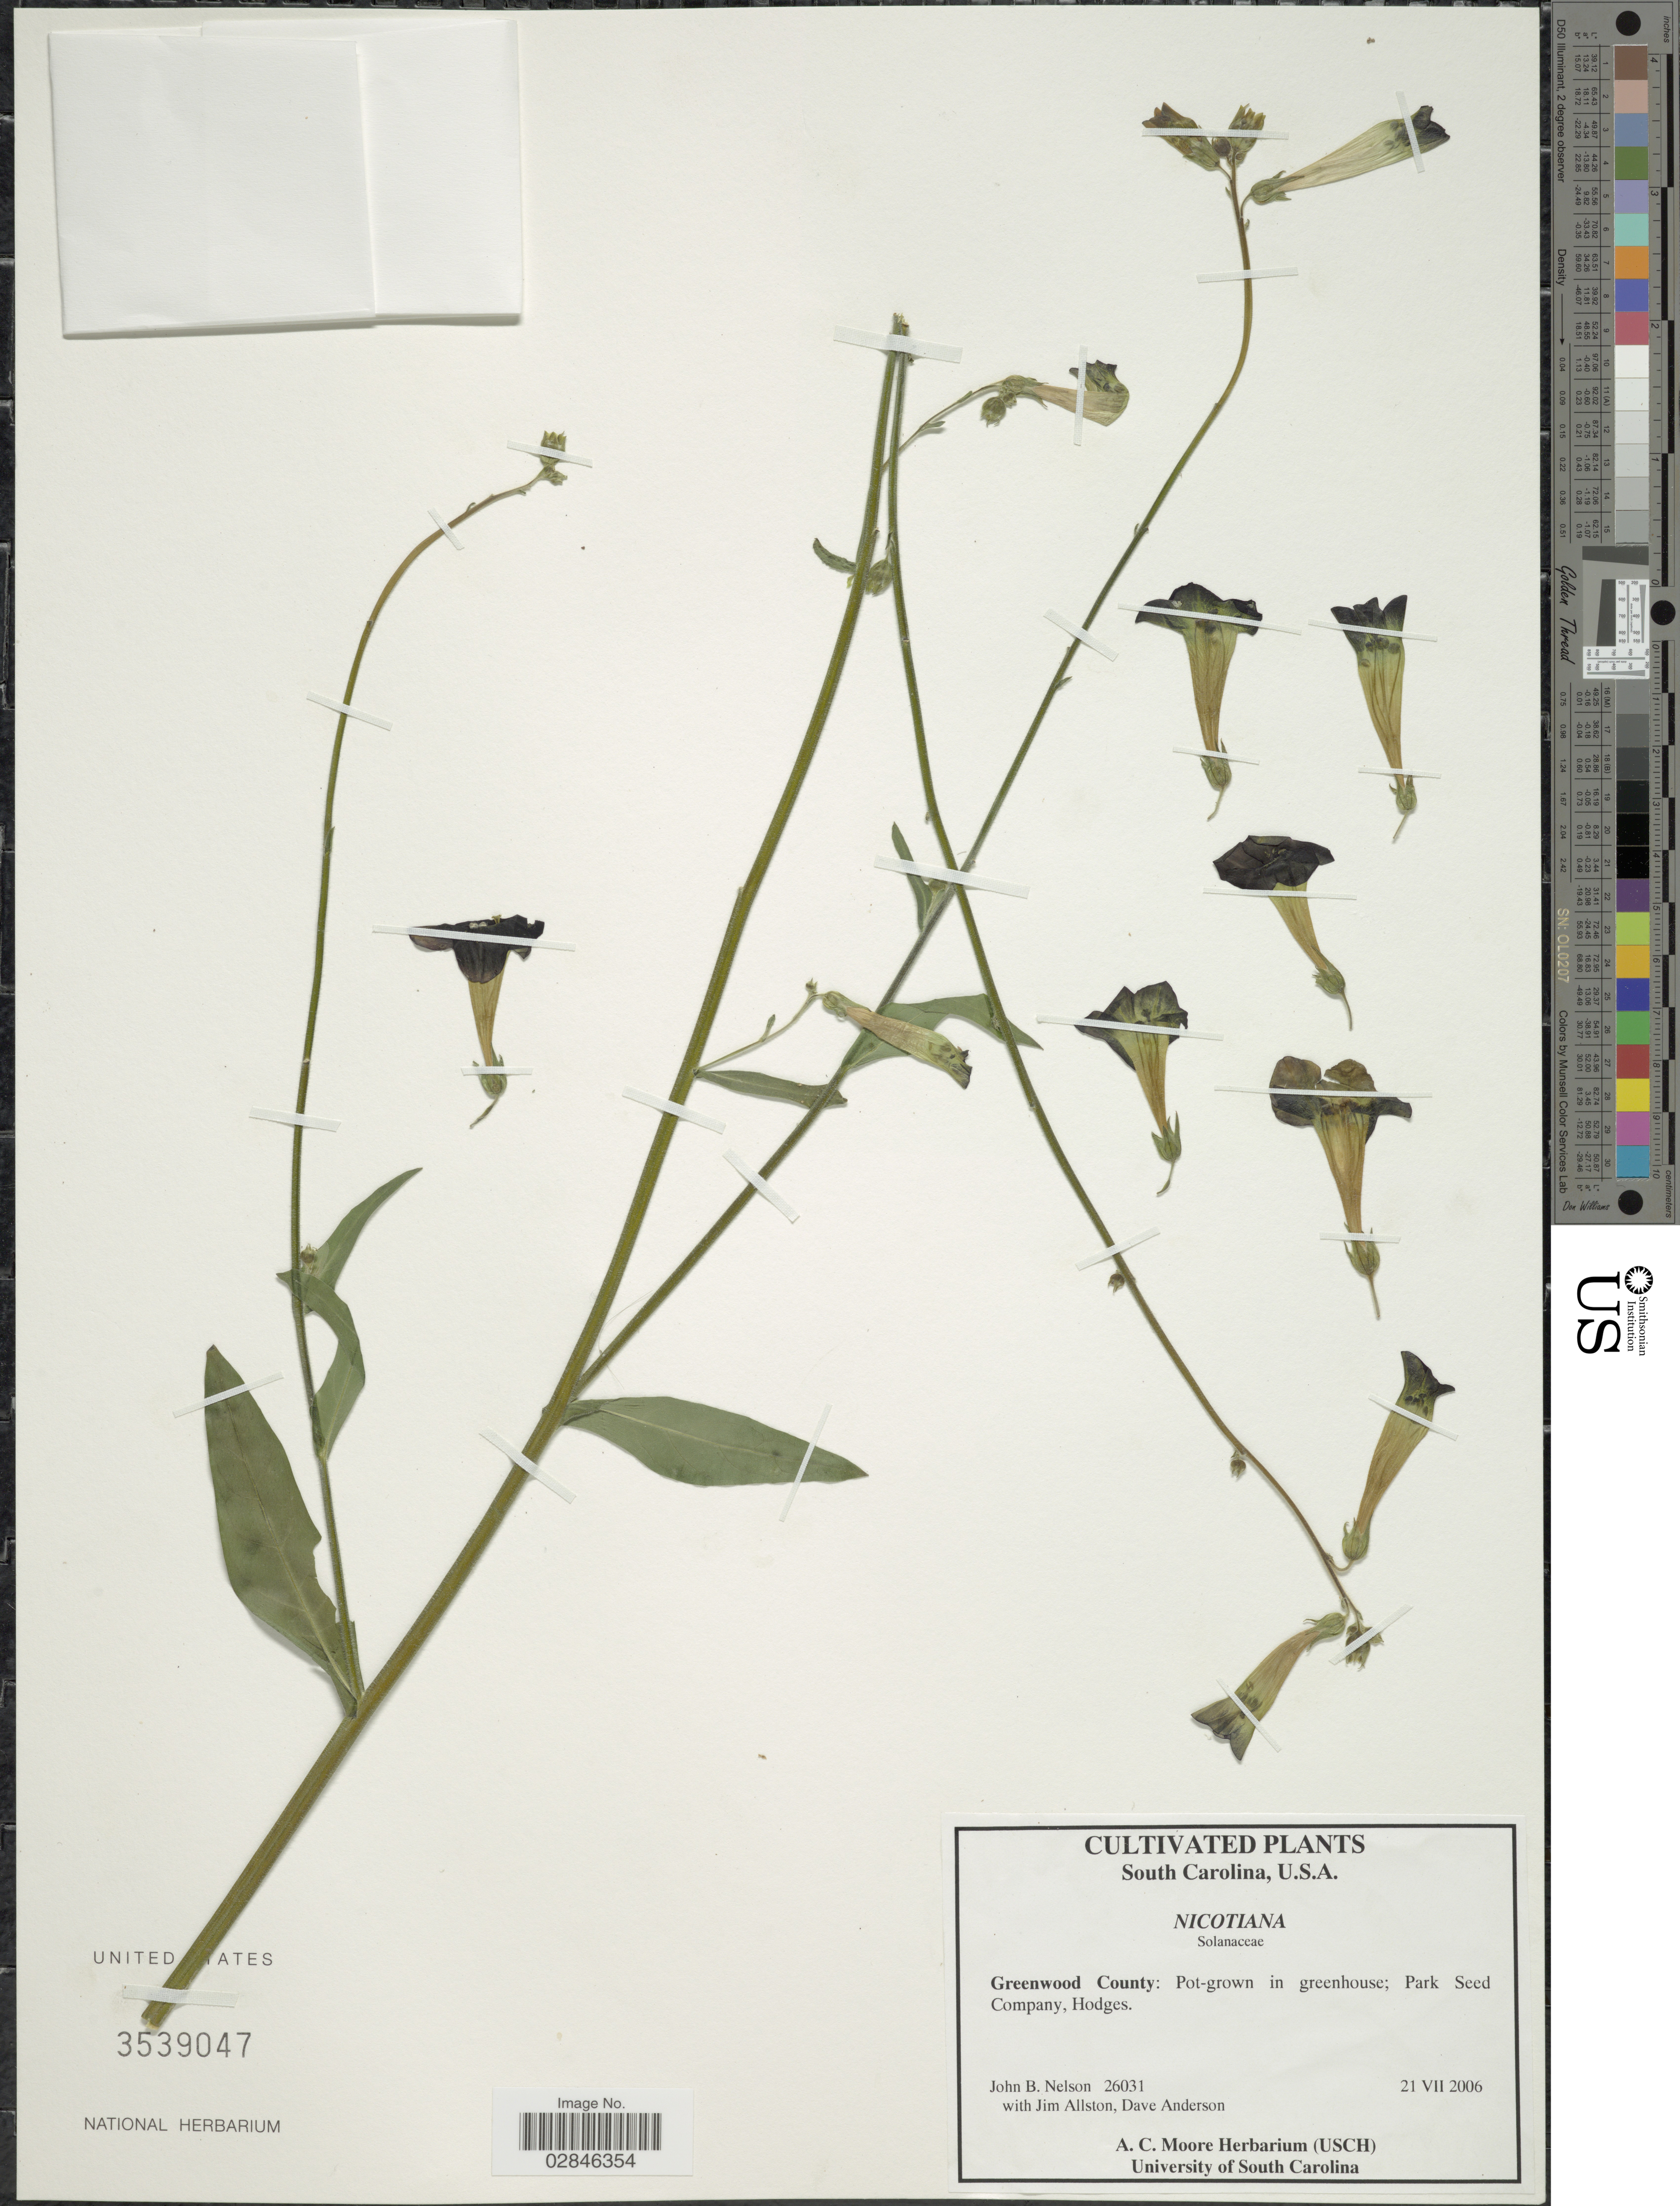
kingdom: Plantae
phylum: Tracheophyta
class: Magnoliopsida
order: Solanales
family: Solanaceae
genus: Nicotiana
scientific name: Nicotiana sp.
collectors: J. B. Nelson, J. Allston & D. Anderson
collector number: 26031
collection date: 2006-07-21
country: United States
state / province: South Carolina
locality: Greenwood County.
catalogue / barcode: US 3539047